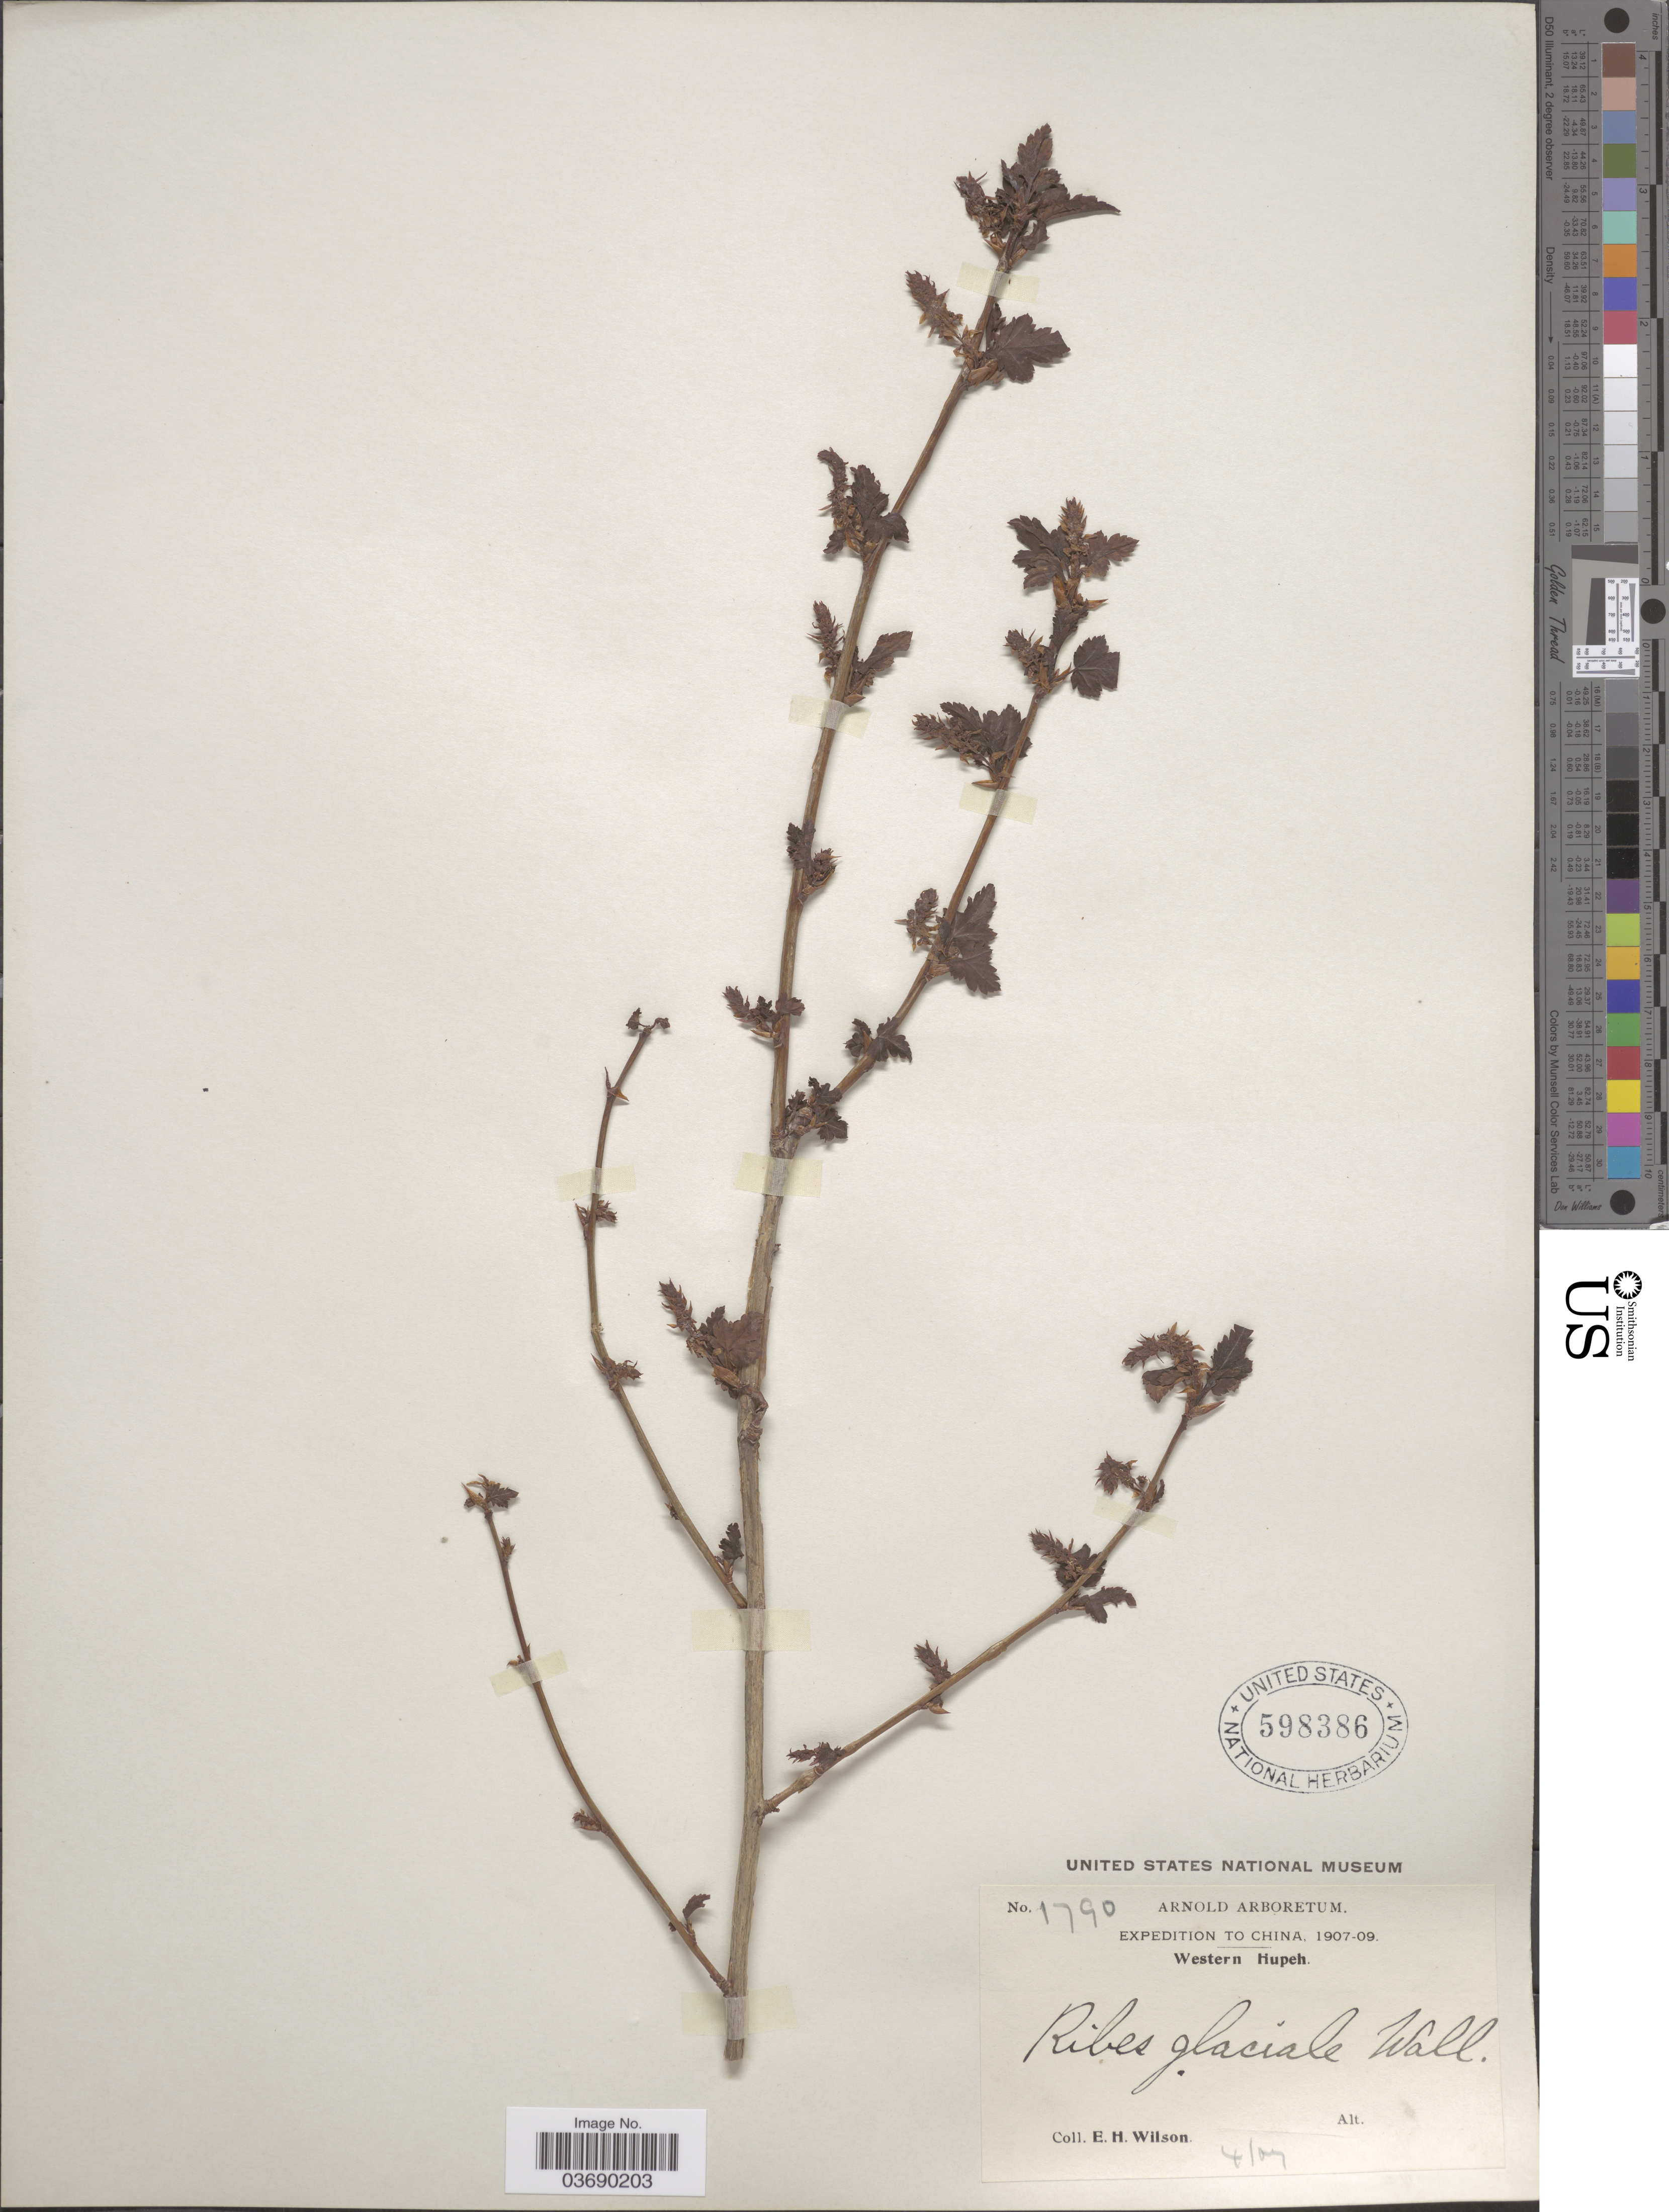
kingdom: Plantae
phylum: Tracheophyta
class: Magnoliopsida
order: Saxifragales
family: Grossulariaceae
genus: Ribes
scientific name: Ribes glaciale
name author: Wall.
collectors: E. Wilson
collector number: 1790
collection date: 1907-04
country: China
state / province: Hubei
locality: Western Hupeh.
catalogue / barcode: US 598386